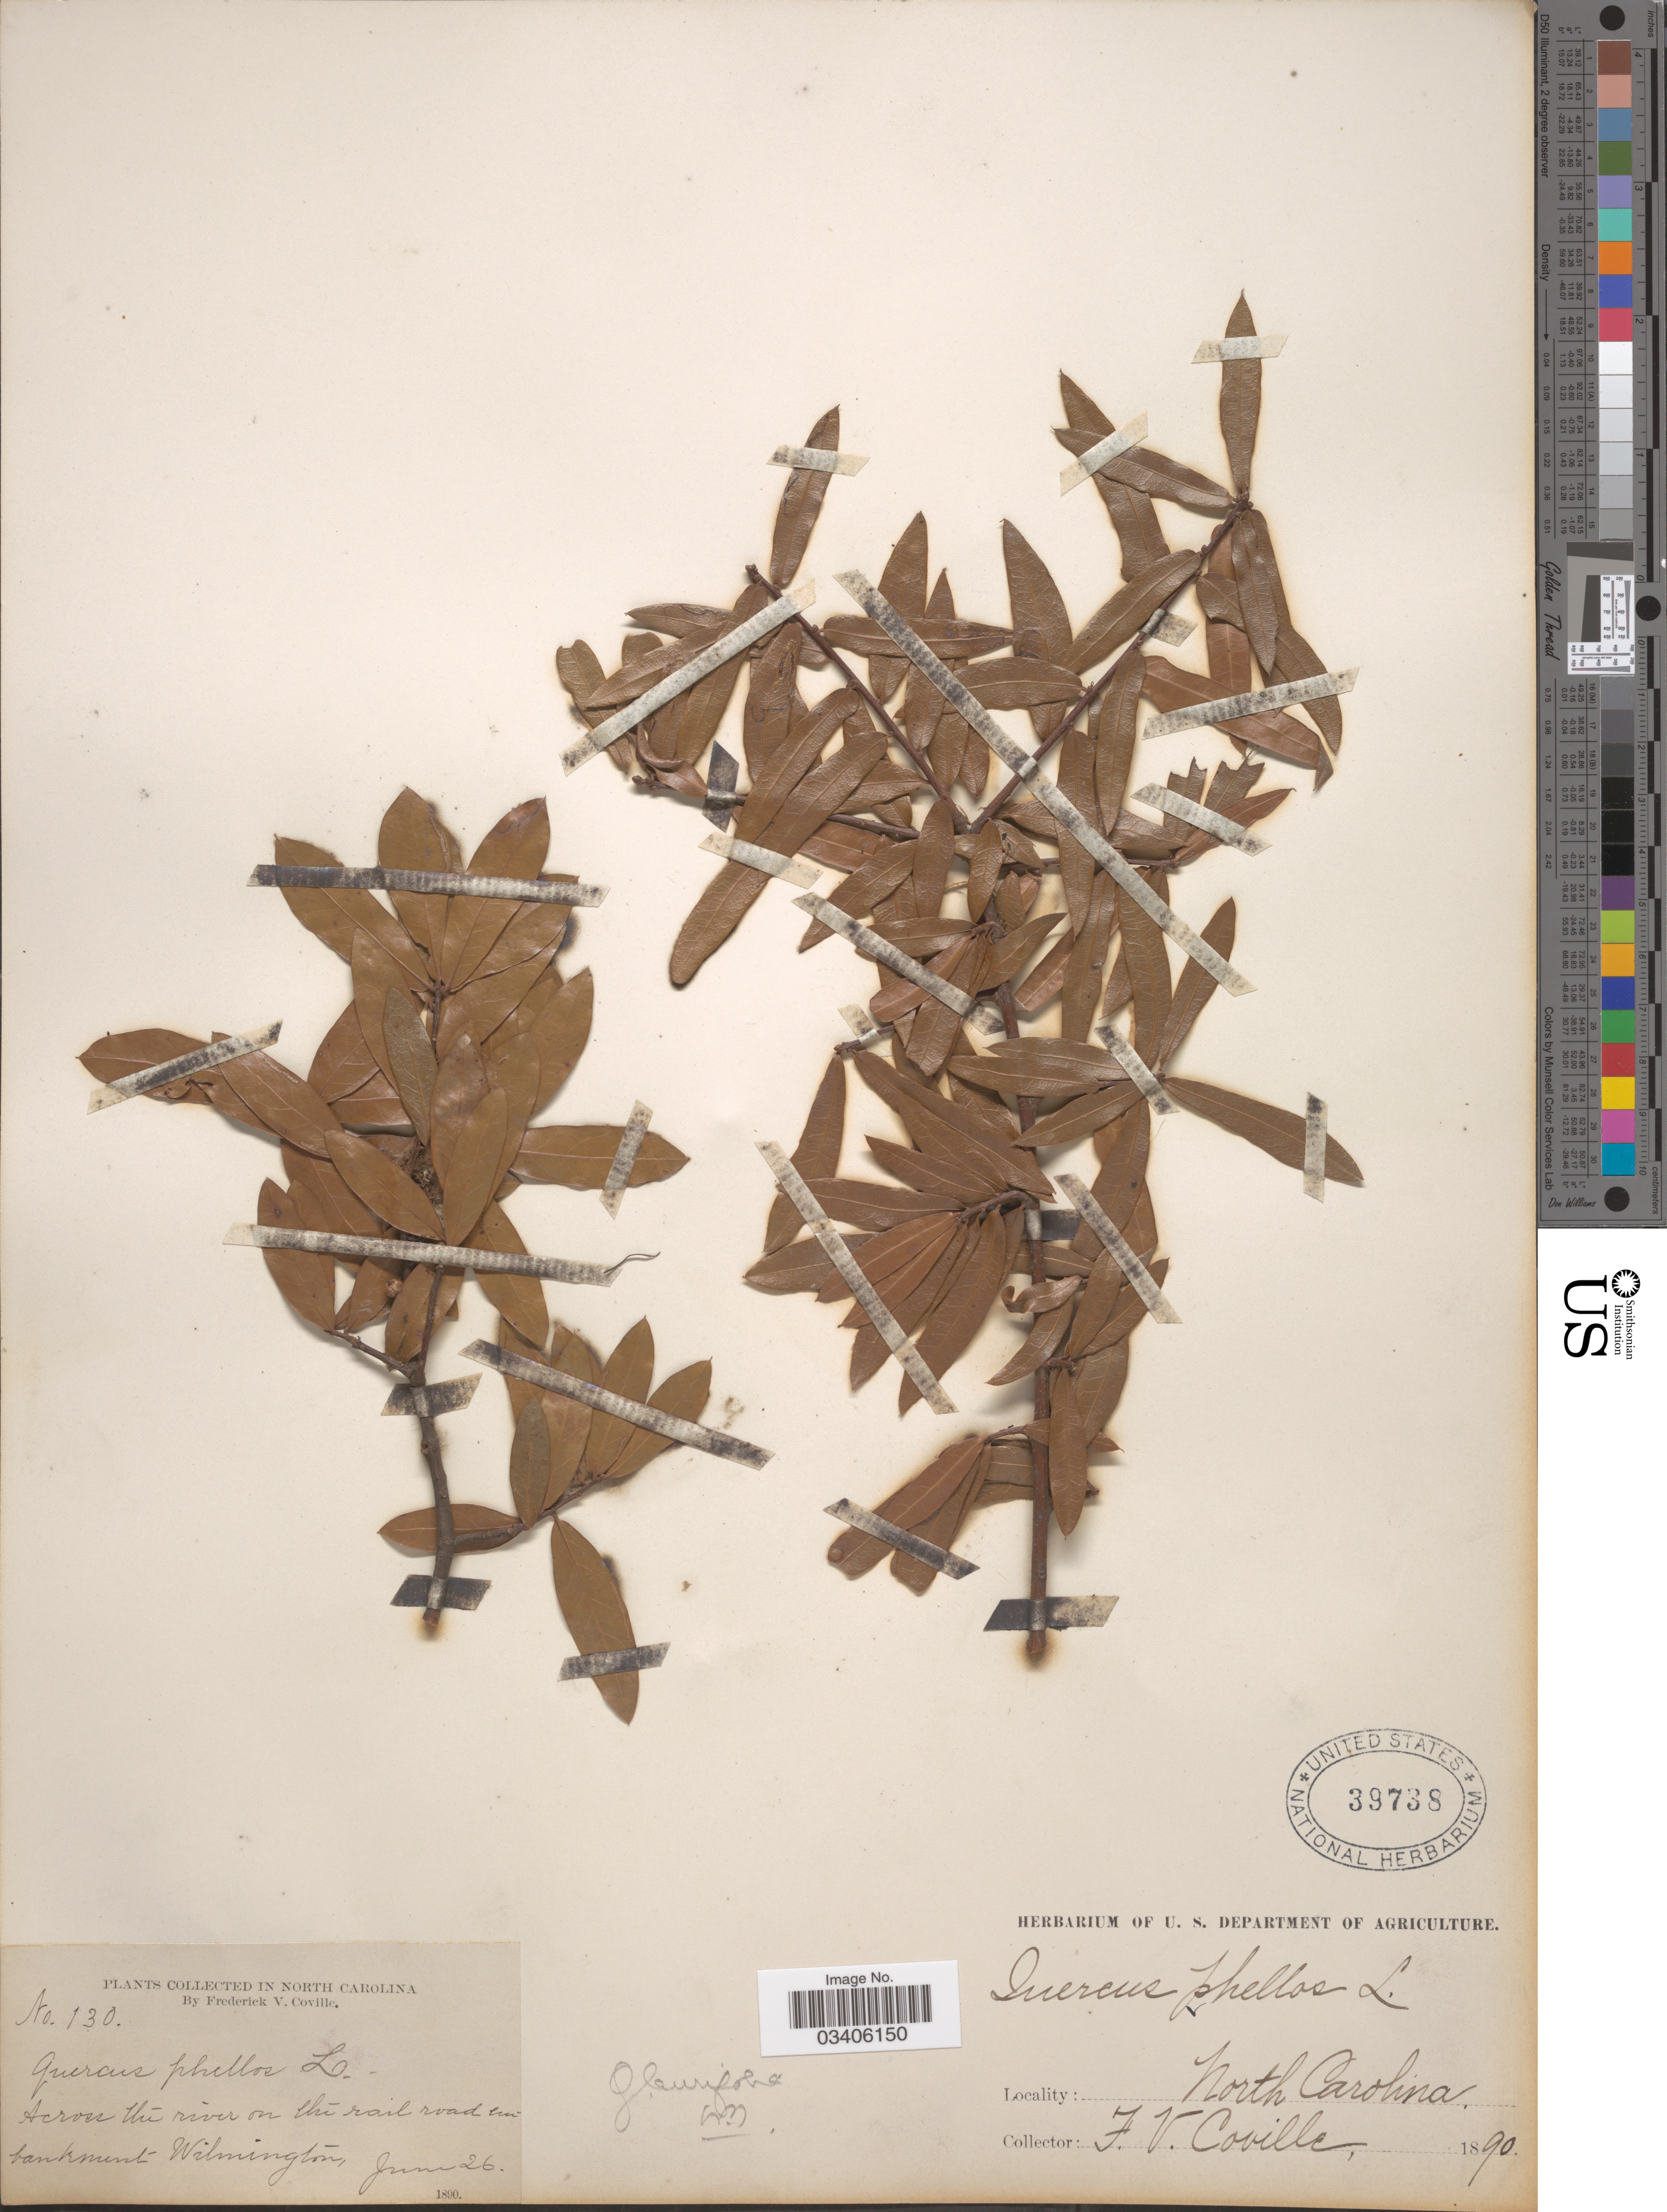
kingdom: Plantae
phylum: Tracheophyta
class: Magnoliopsida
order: Fagales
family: Fagaceae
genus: Quercus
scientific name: Quercus laurifolia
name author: Michx.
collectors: F. V. Coville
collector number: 130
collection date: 1890-06-26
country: United States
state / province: North Carolina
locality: Across the river on the railroad embankment Wilmington.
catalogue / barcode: US 39738